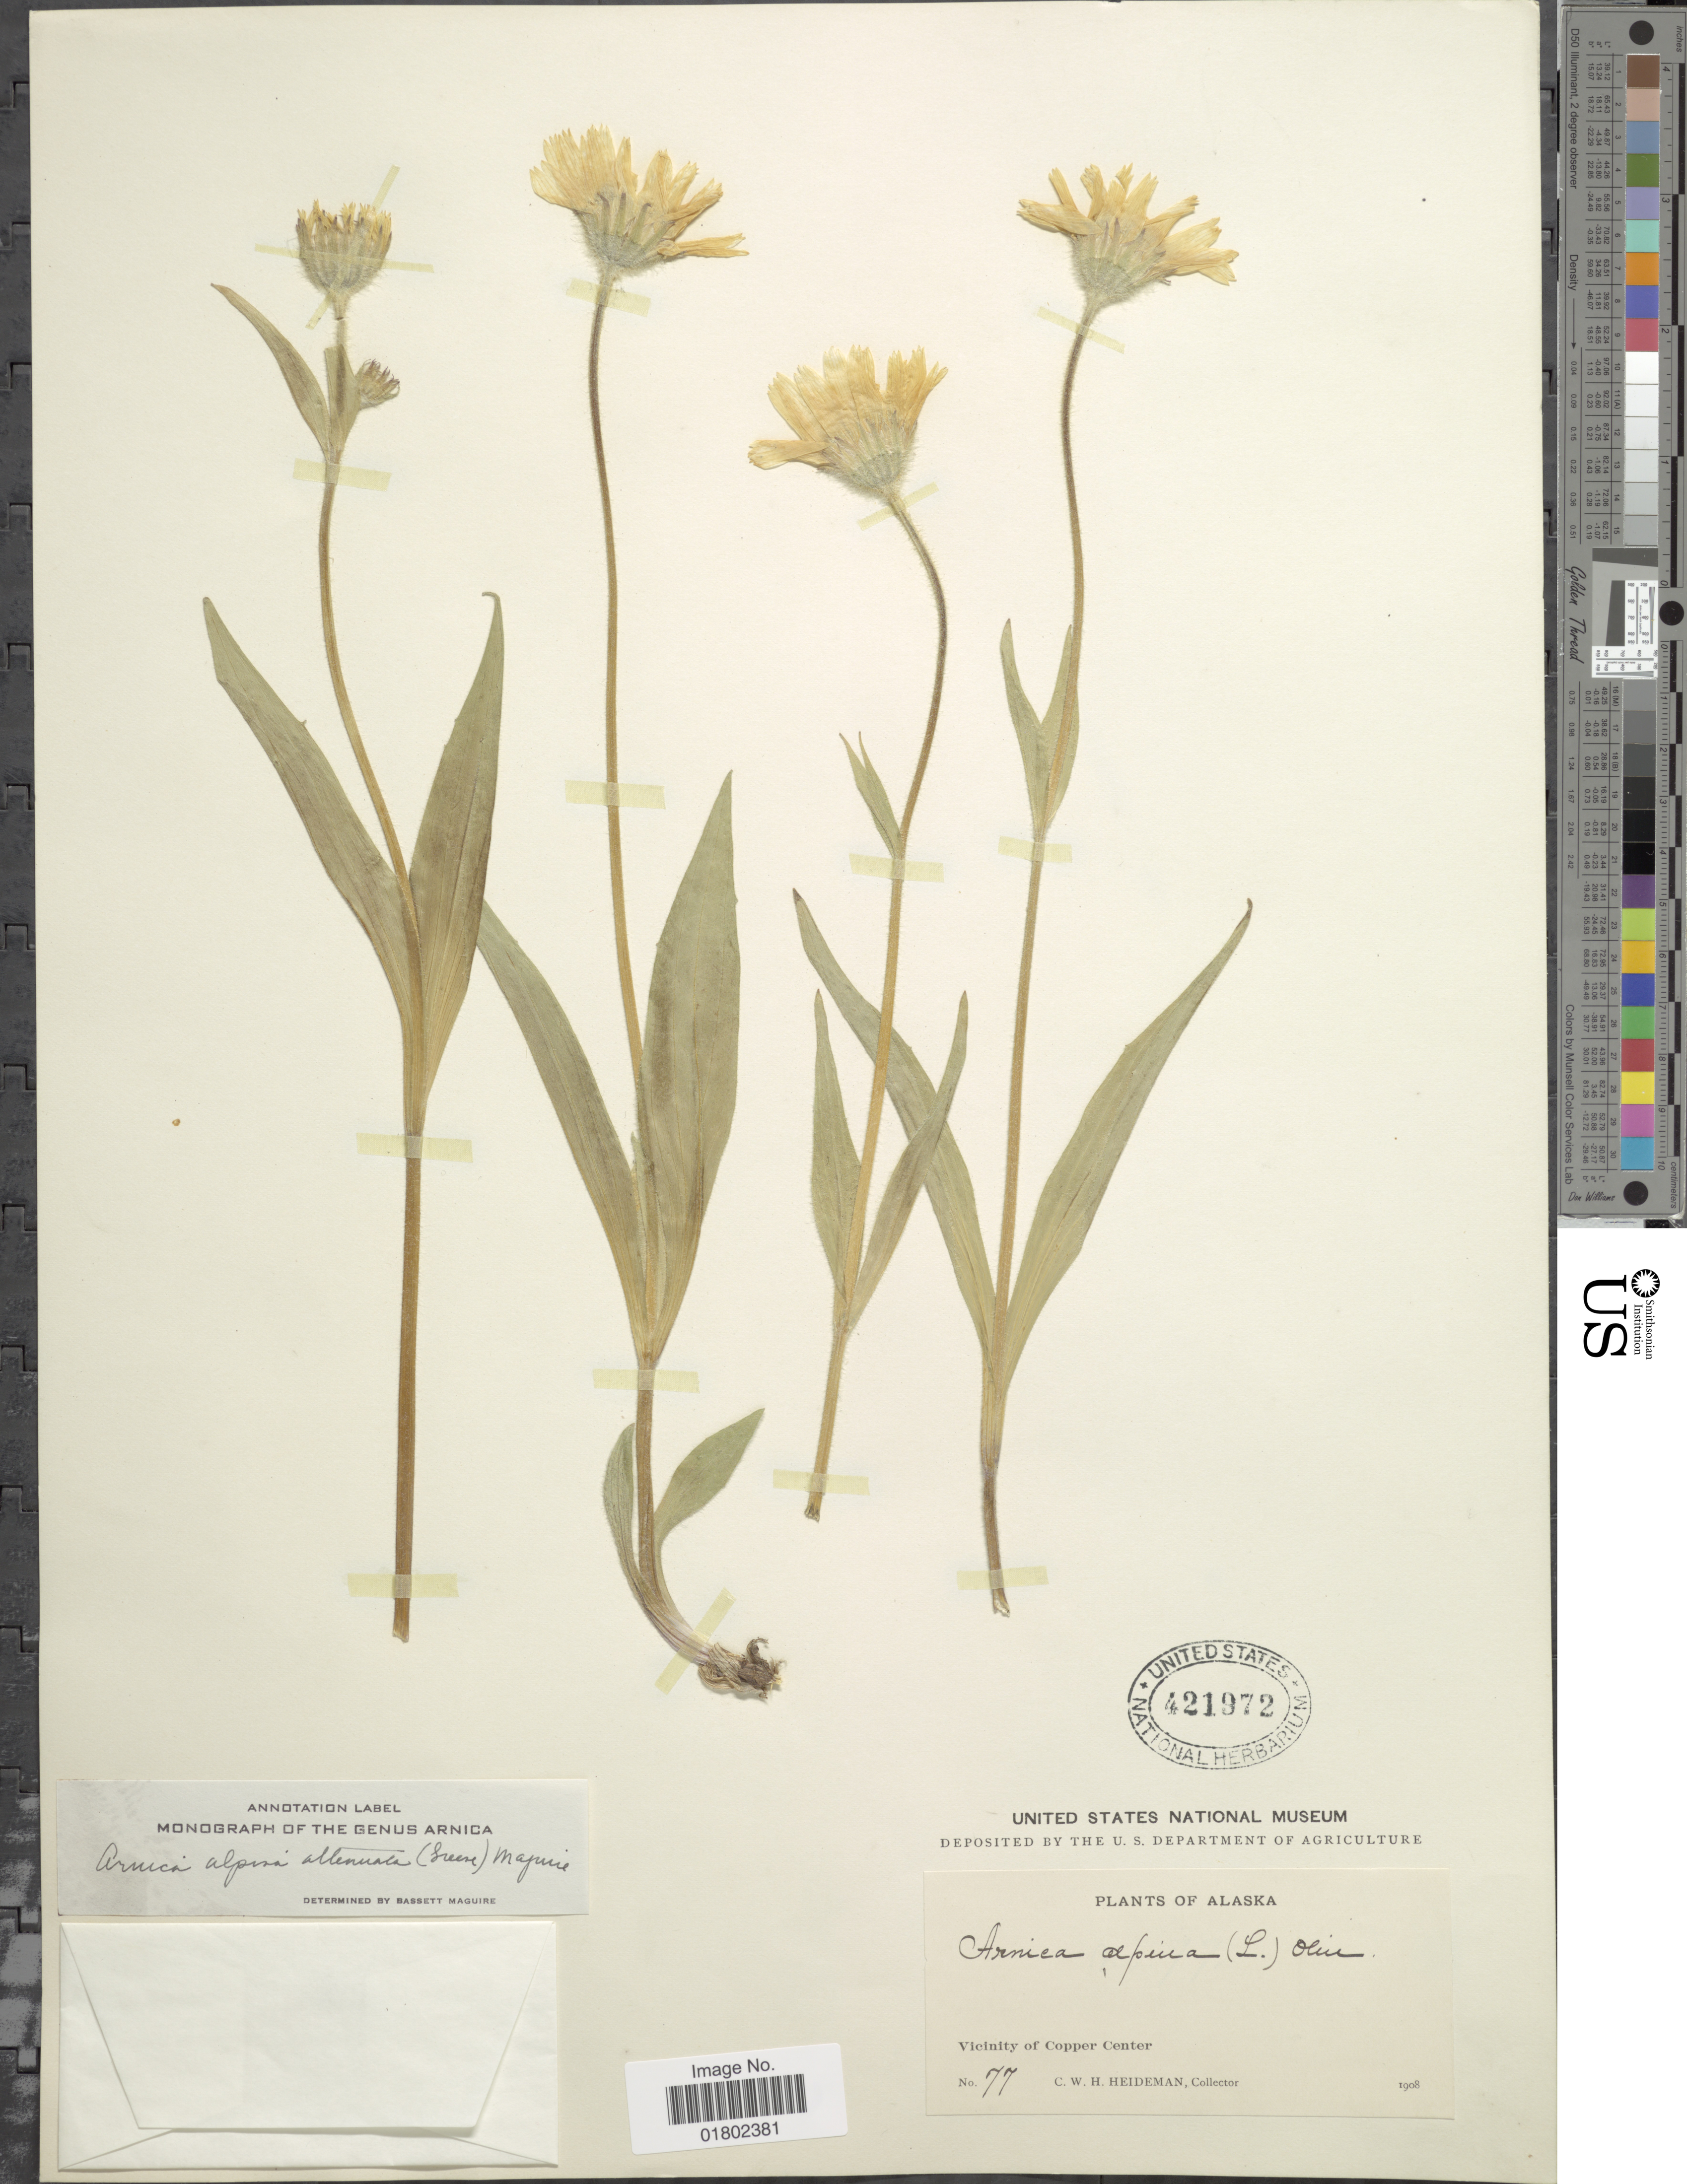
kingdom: Plantae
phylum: Tracheophyta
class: Magnoliopsida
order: Asterales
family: Asteraceae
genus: Arnica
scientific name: Arnica alpina var. angustifolia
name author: (Vahl) Maguire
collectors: C. Heideman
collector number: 77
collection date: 1908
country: United States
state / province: Alaska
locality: Vicinity of Copper Center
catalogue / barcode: US 421972